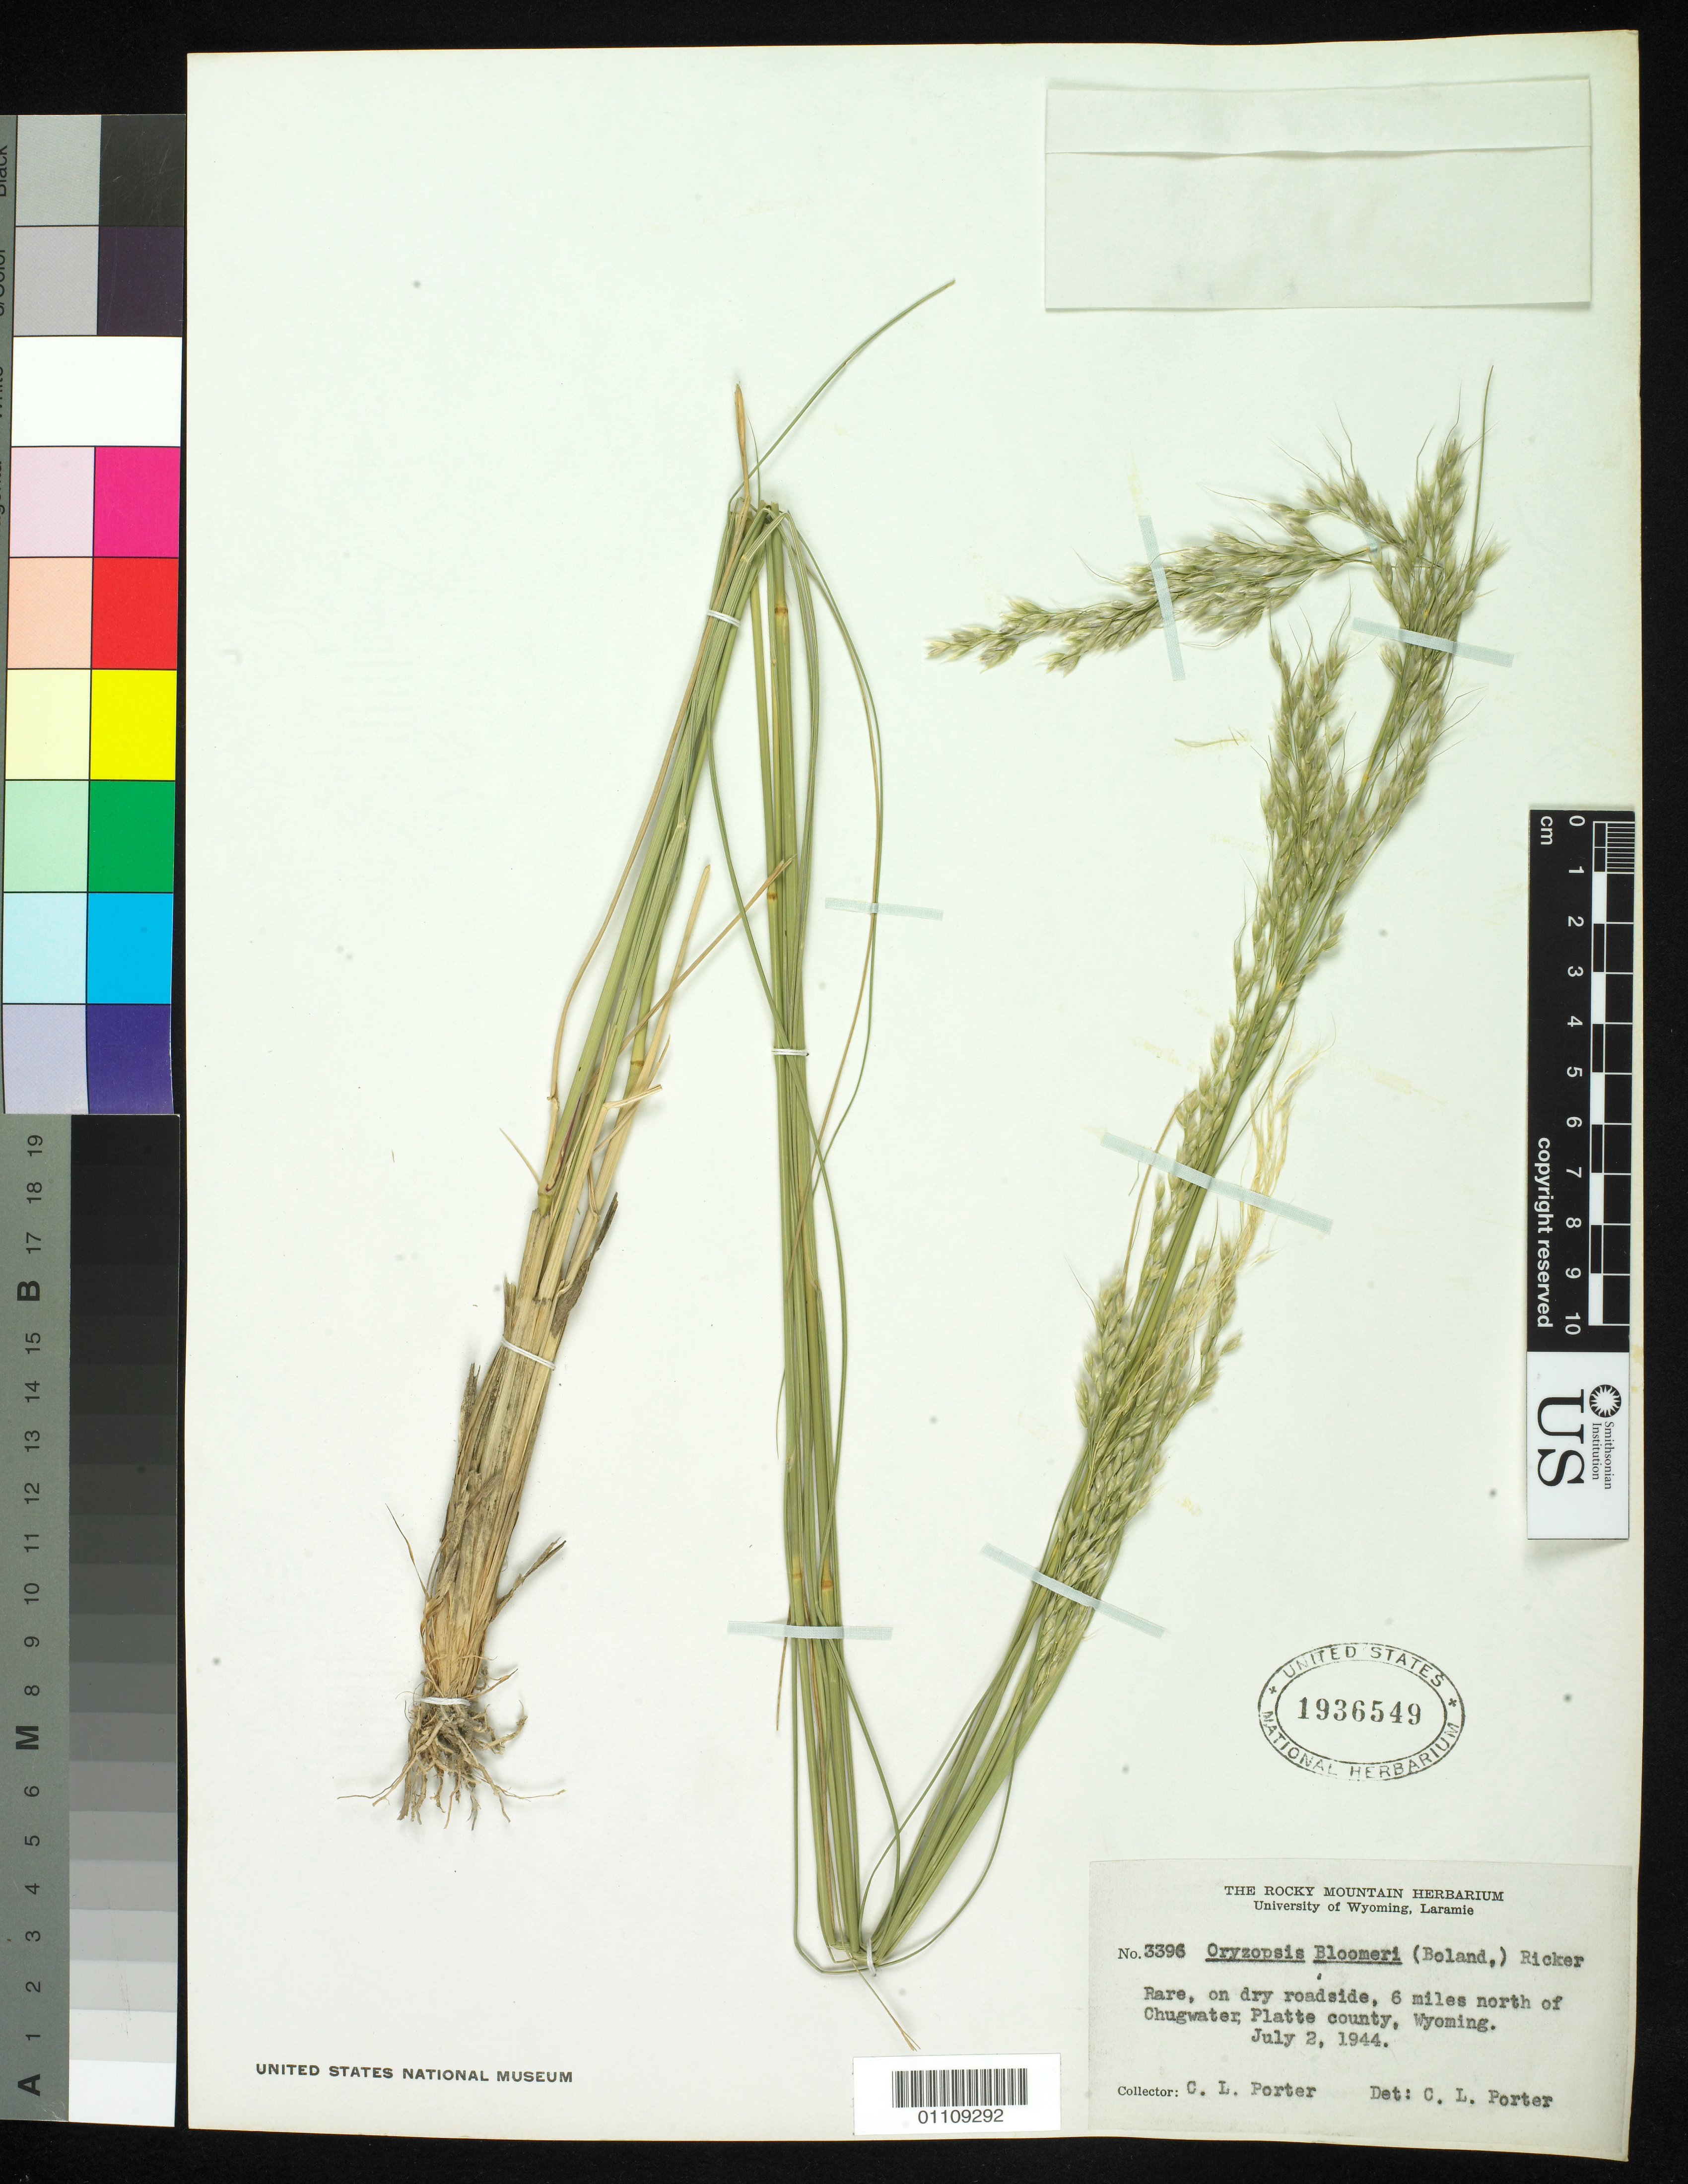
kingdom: Plantae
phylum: Tracheophyta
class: Liliopsida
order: Poales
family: Poaceae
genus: Eriocoma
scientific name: Eriocoma bloomeri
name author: Romasch.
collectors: C. L. Porter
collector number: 3396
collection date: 1944-07-02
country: United States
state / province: Wyoming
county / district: Platte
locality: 6 miles N. of Chugwater.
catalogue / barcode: US 1936549